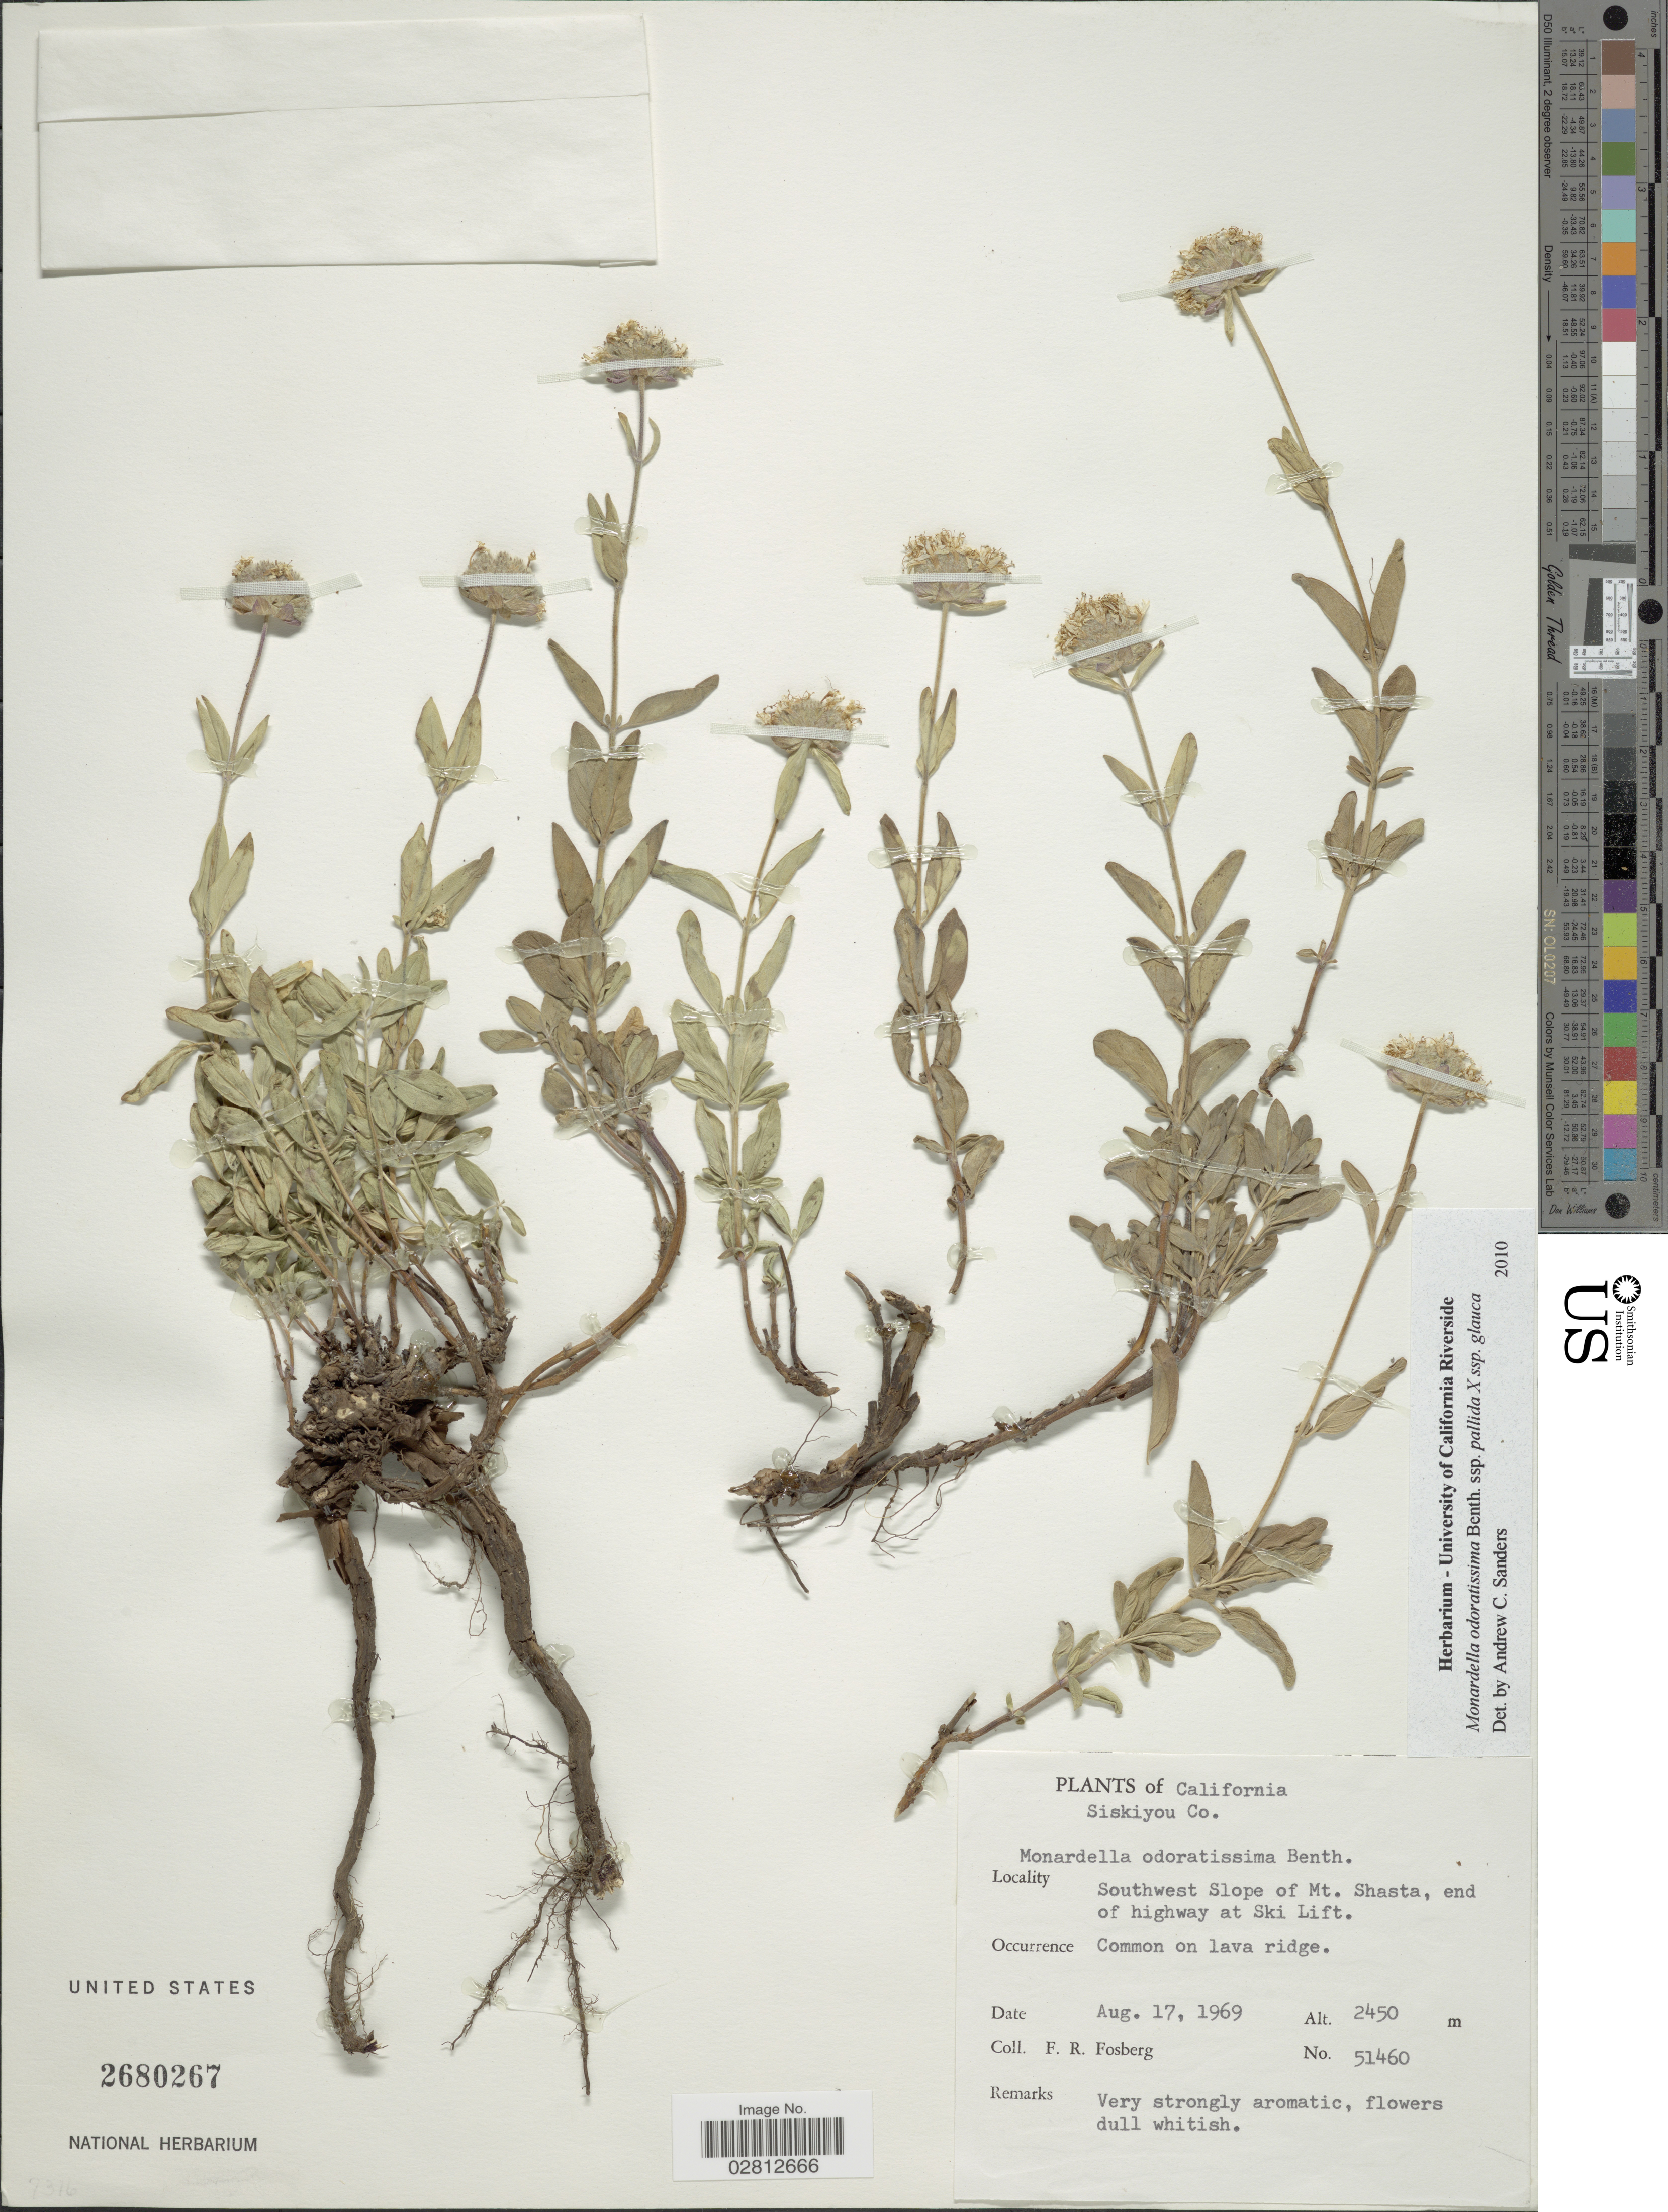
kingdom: Plantae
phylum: Tracheophyta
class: Magnoliopsida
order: Lamiales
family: Lamiaceae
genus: Monardella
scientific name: Monardella odoratissima subsp. pallida x M. odoratissima subsp. obispoensis (Hoover) Brunell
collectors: F. R. Fosberg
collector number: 51460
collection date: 1969-08-17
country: United States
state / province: California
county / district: Siskiyou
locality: Siskiyou Co., Southwest Slope of Mt. Shasta, end of highway at Ski Lift.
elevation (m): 2450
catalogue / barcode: US 2680267